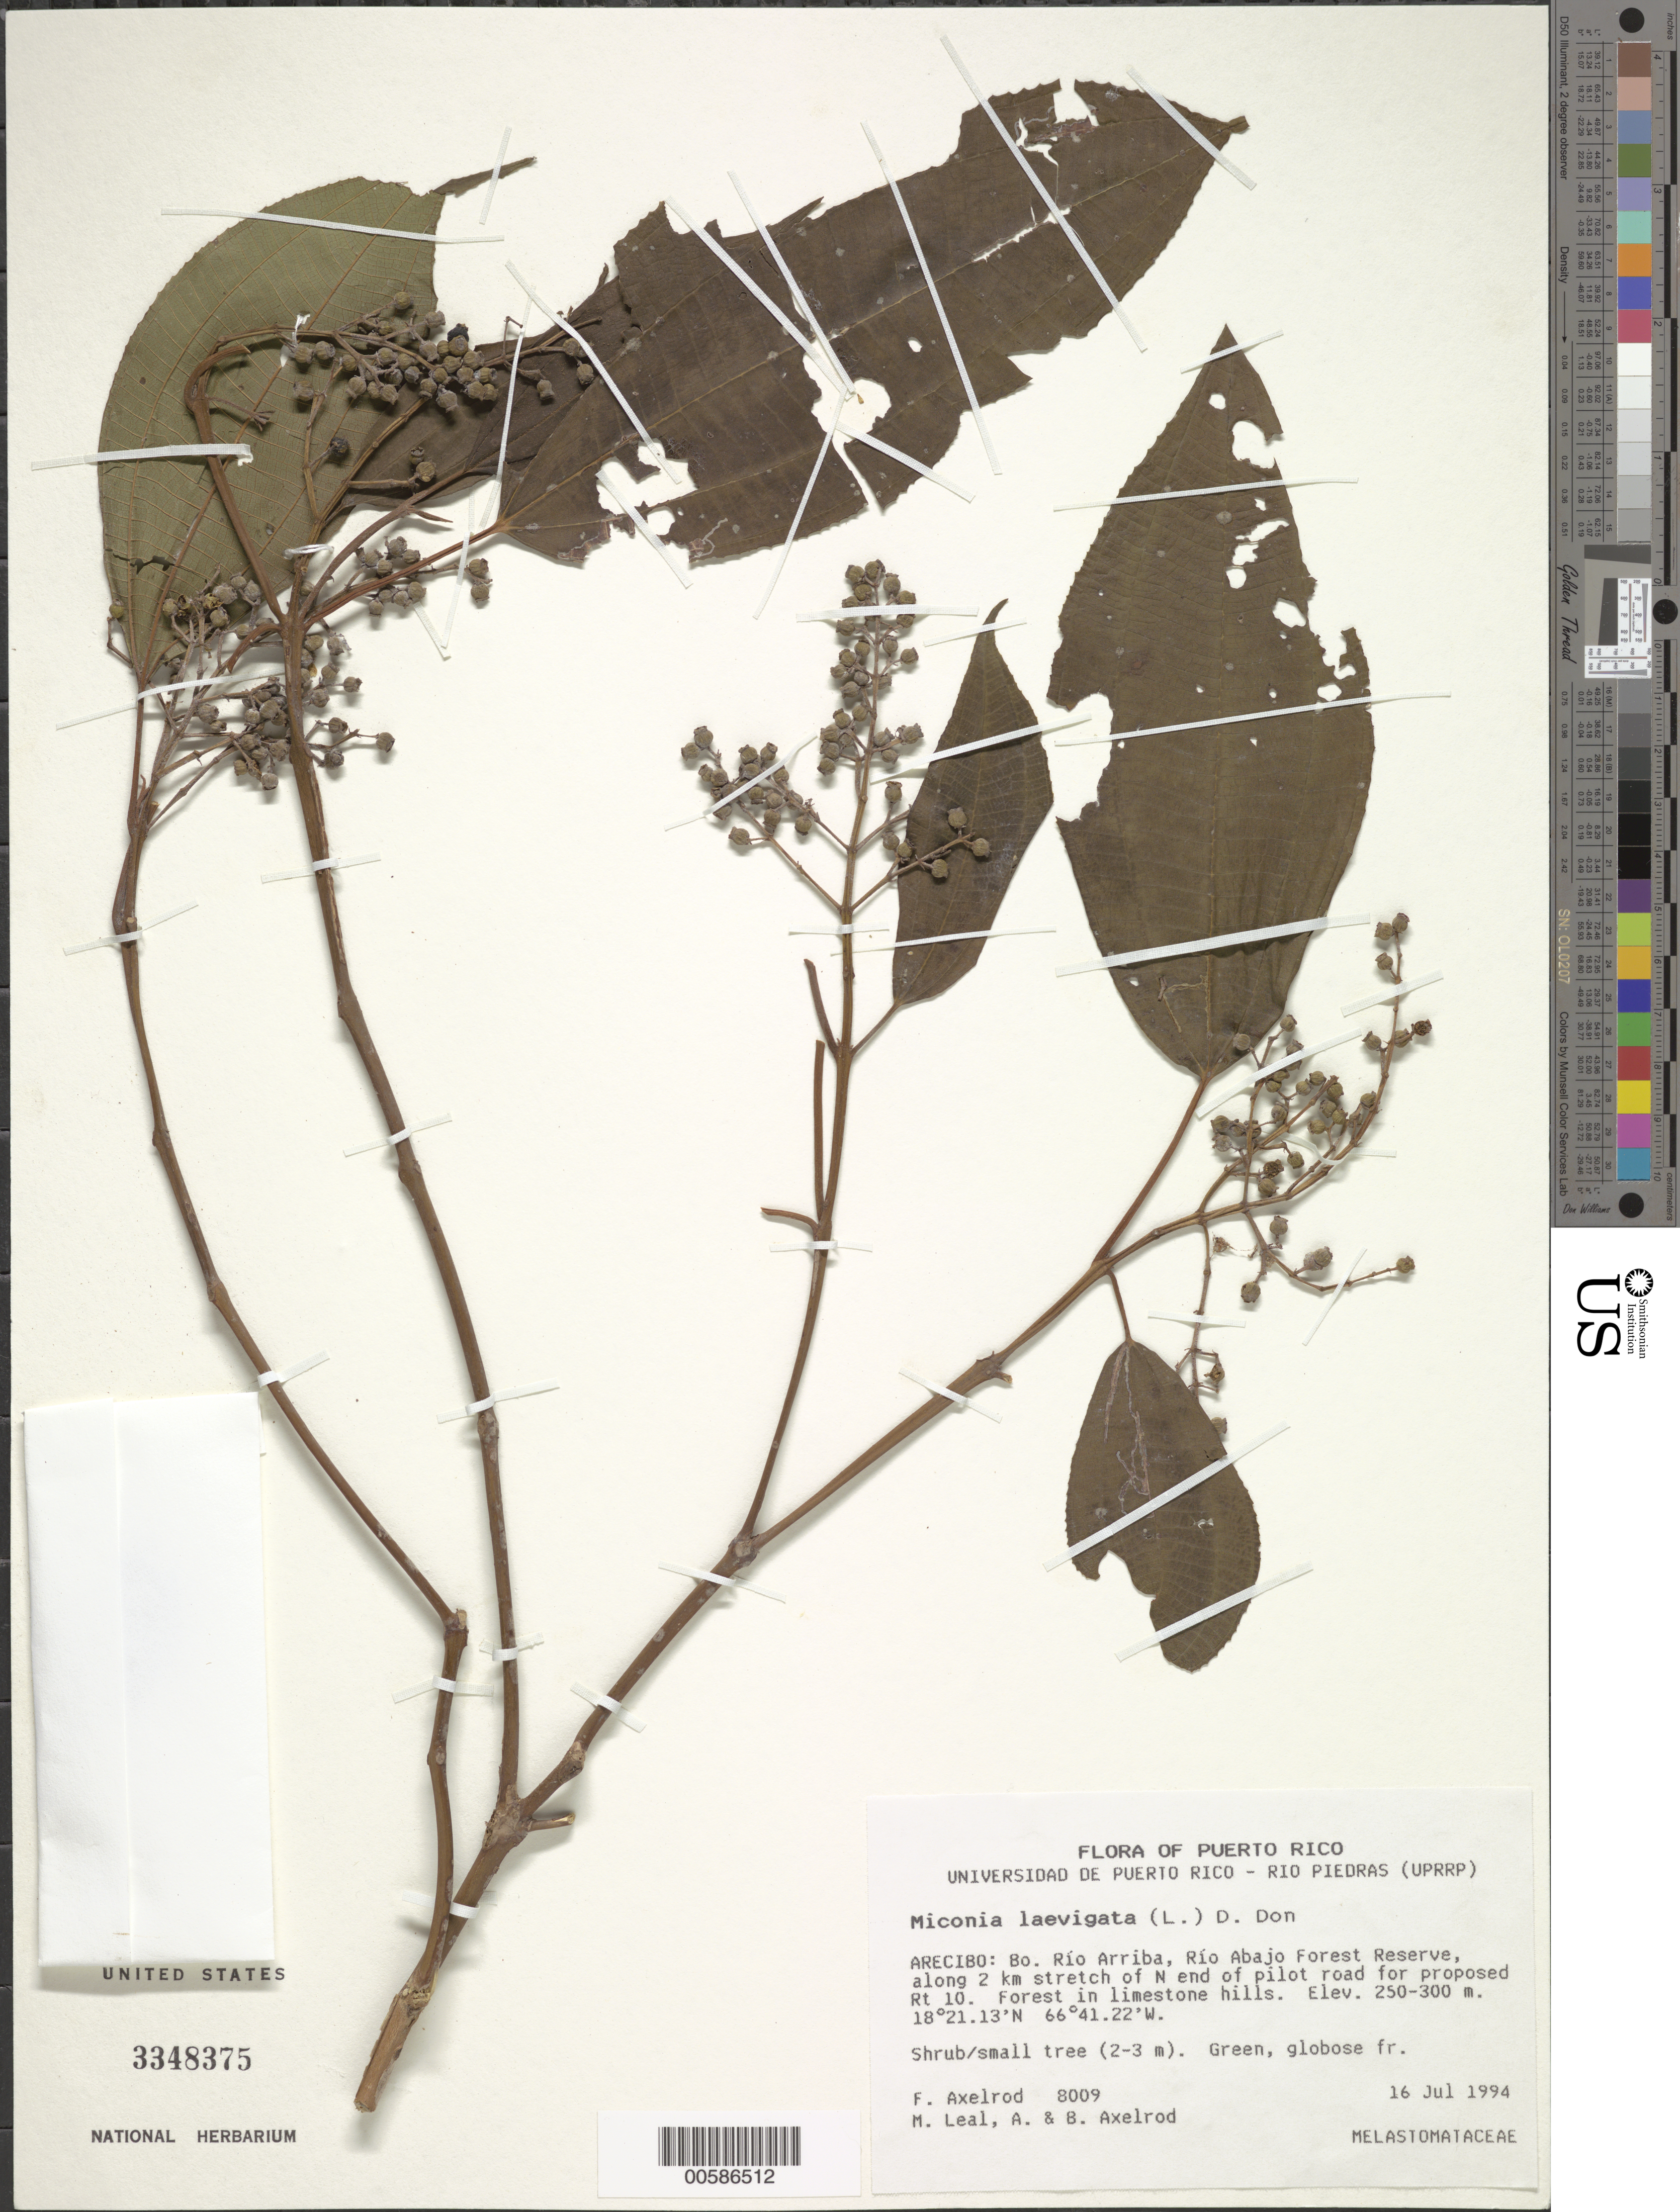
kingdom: Plantae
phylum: Tracheophyta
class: Magnoliopsida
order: Myrtales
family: Melastomataceae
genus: Miconia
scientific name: Miconia laevigata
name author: (L.) D. Don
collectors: F. S. Axelrod, A. Leal, A. Axelrod & B. Axelrod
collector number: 8009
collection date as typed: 16 Jul 1994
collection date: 1994-07-16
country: Puerto RIco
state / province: Arecibo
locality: Arecibo: Bo. Río Arriba, Río Abajo Forest Reserve, along 2 km stretch of N end of pilot road for proposed Rt. 10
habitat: Forest in limestone hills.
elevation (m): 250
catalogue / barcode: US 3348375